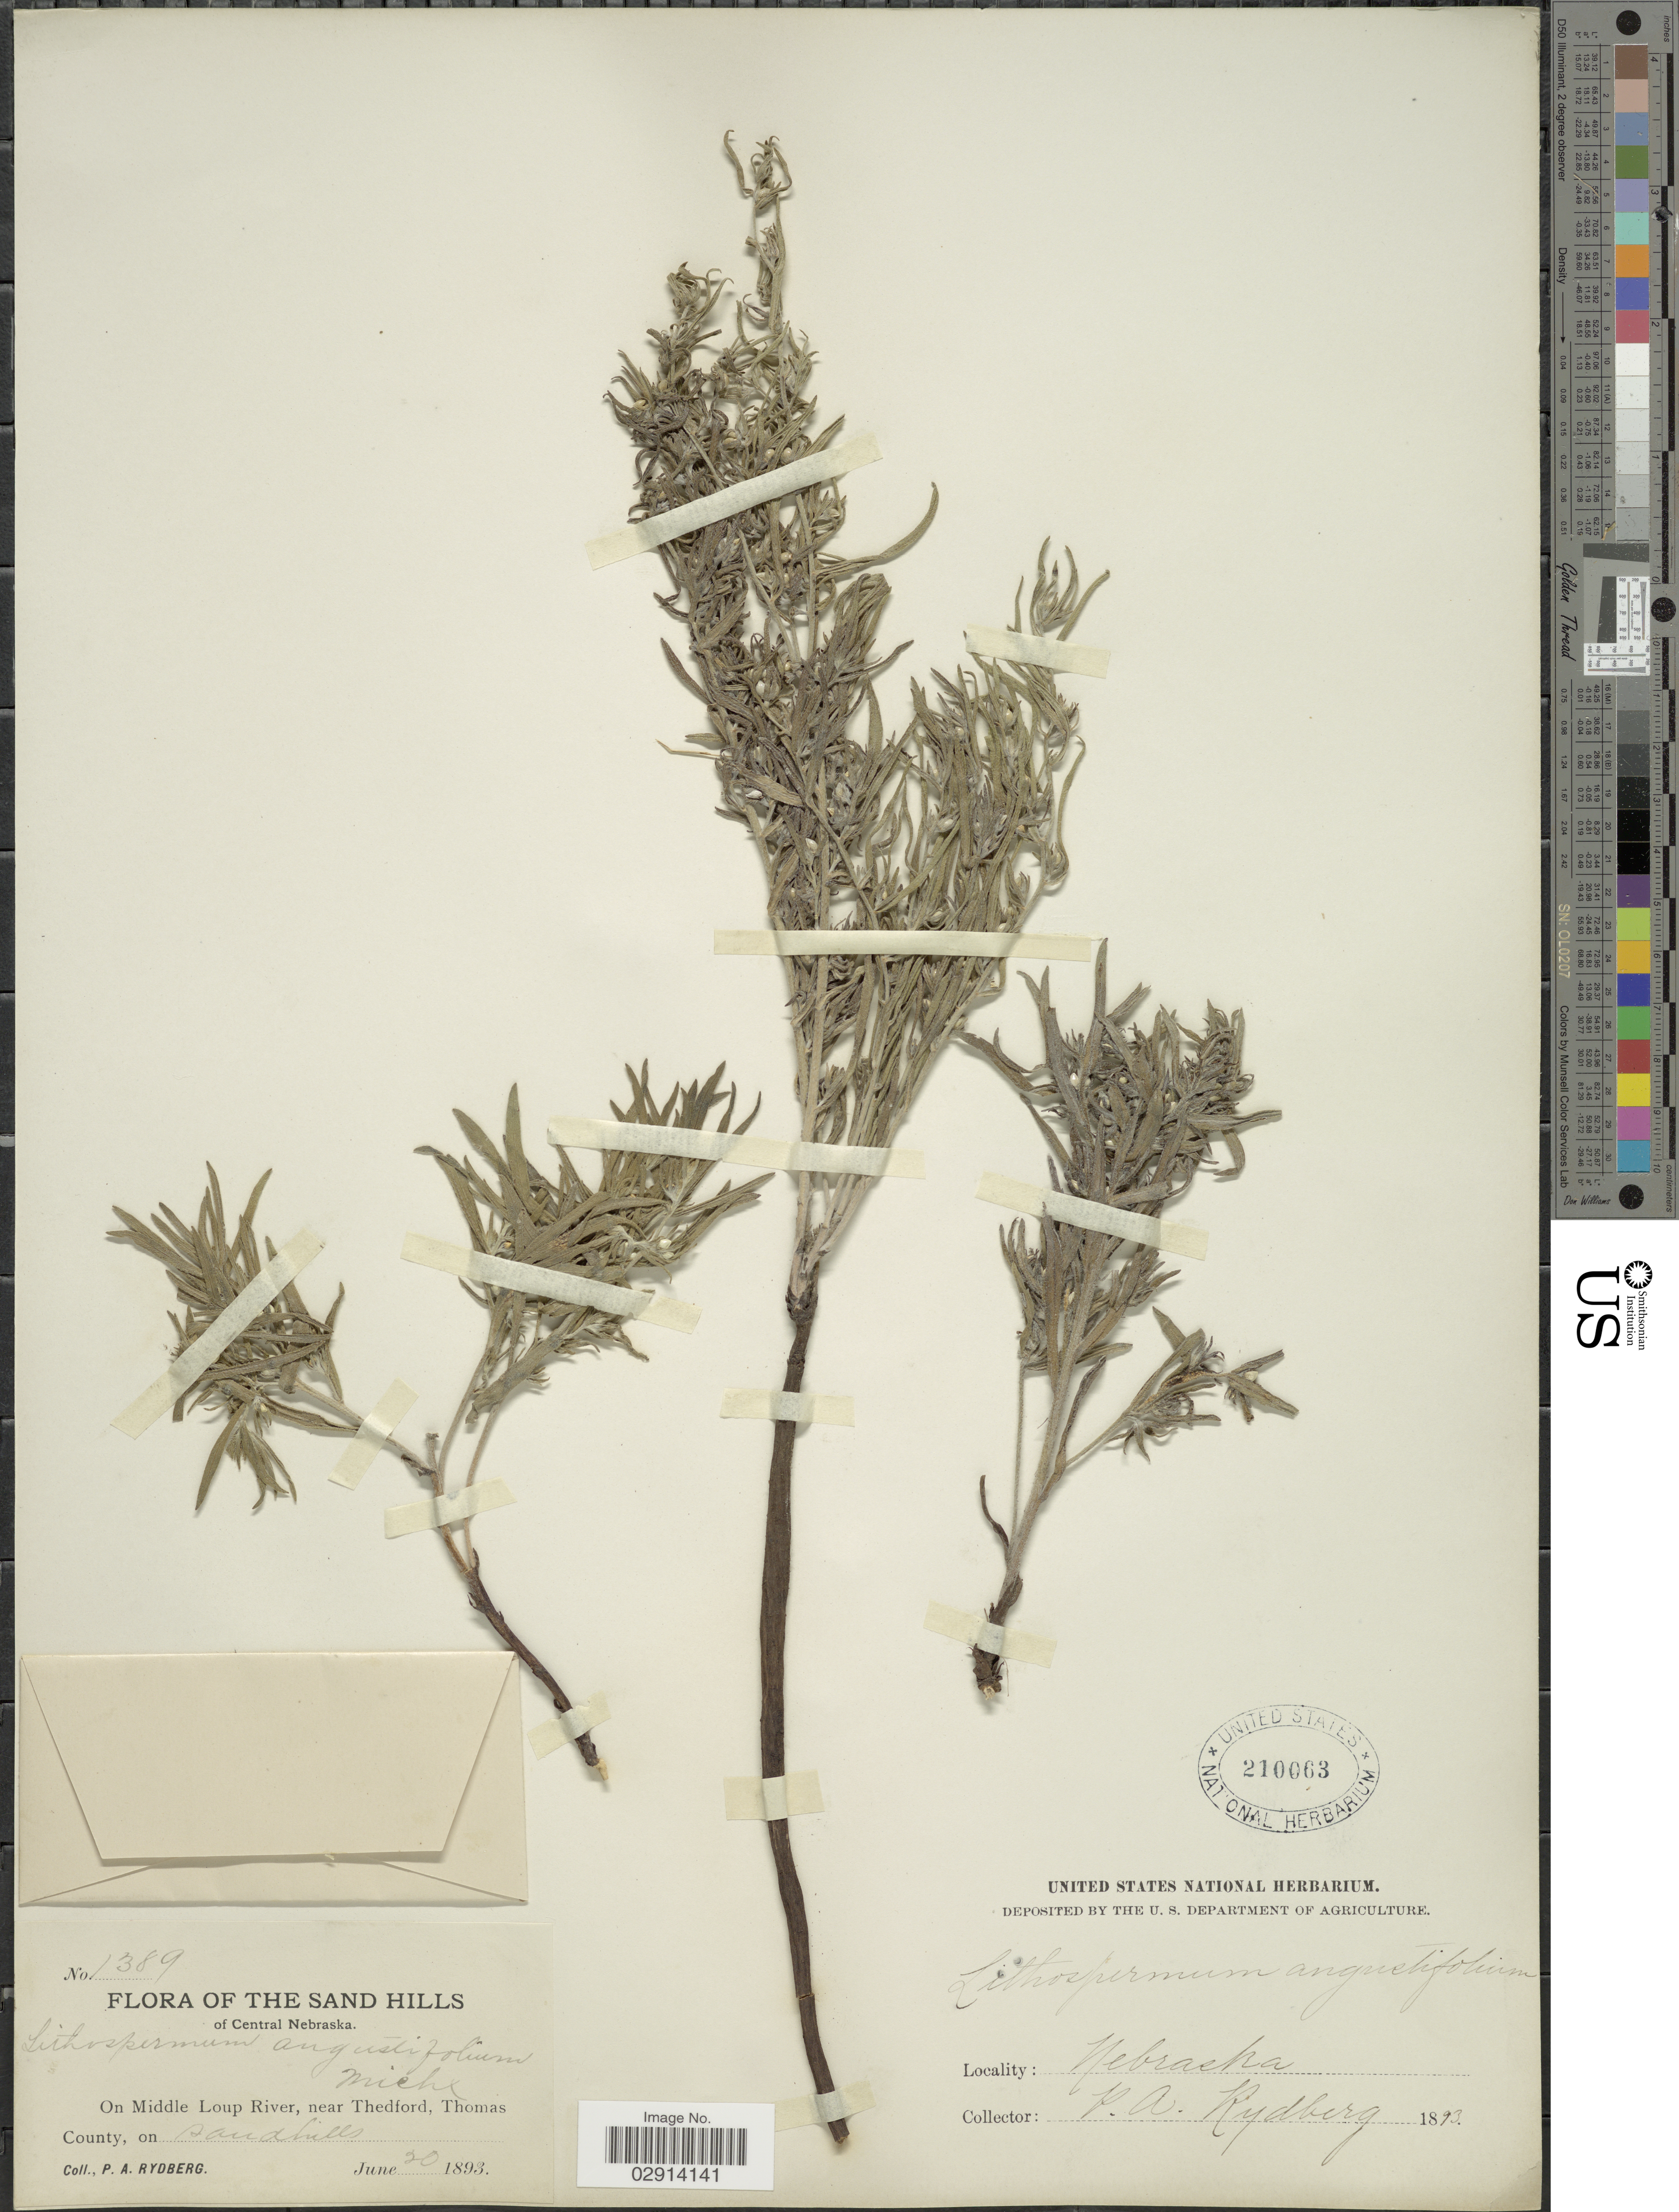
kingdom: Plantae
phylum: Tracheophyta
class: Magnoliopsida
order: Boraginales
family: Boraginaceae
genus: Lithospermum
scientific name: Lithospermum incisum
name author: Lehm.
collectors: P. A. Rydberg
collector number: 1389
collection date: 1893-06-20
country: United States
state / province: Nebraska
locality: Sand Hills of Central Nebraska. On Middle Loup River, near Thedford, Thomas County, on sandhills.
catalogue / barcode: US 210063